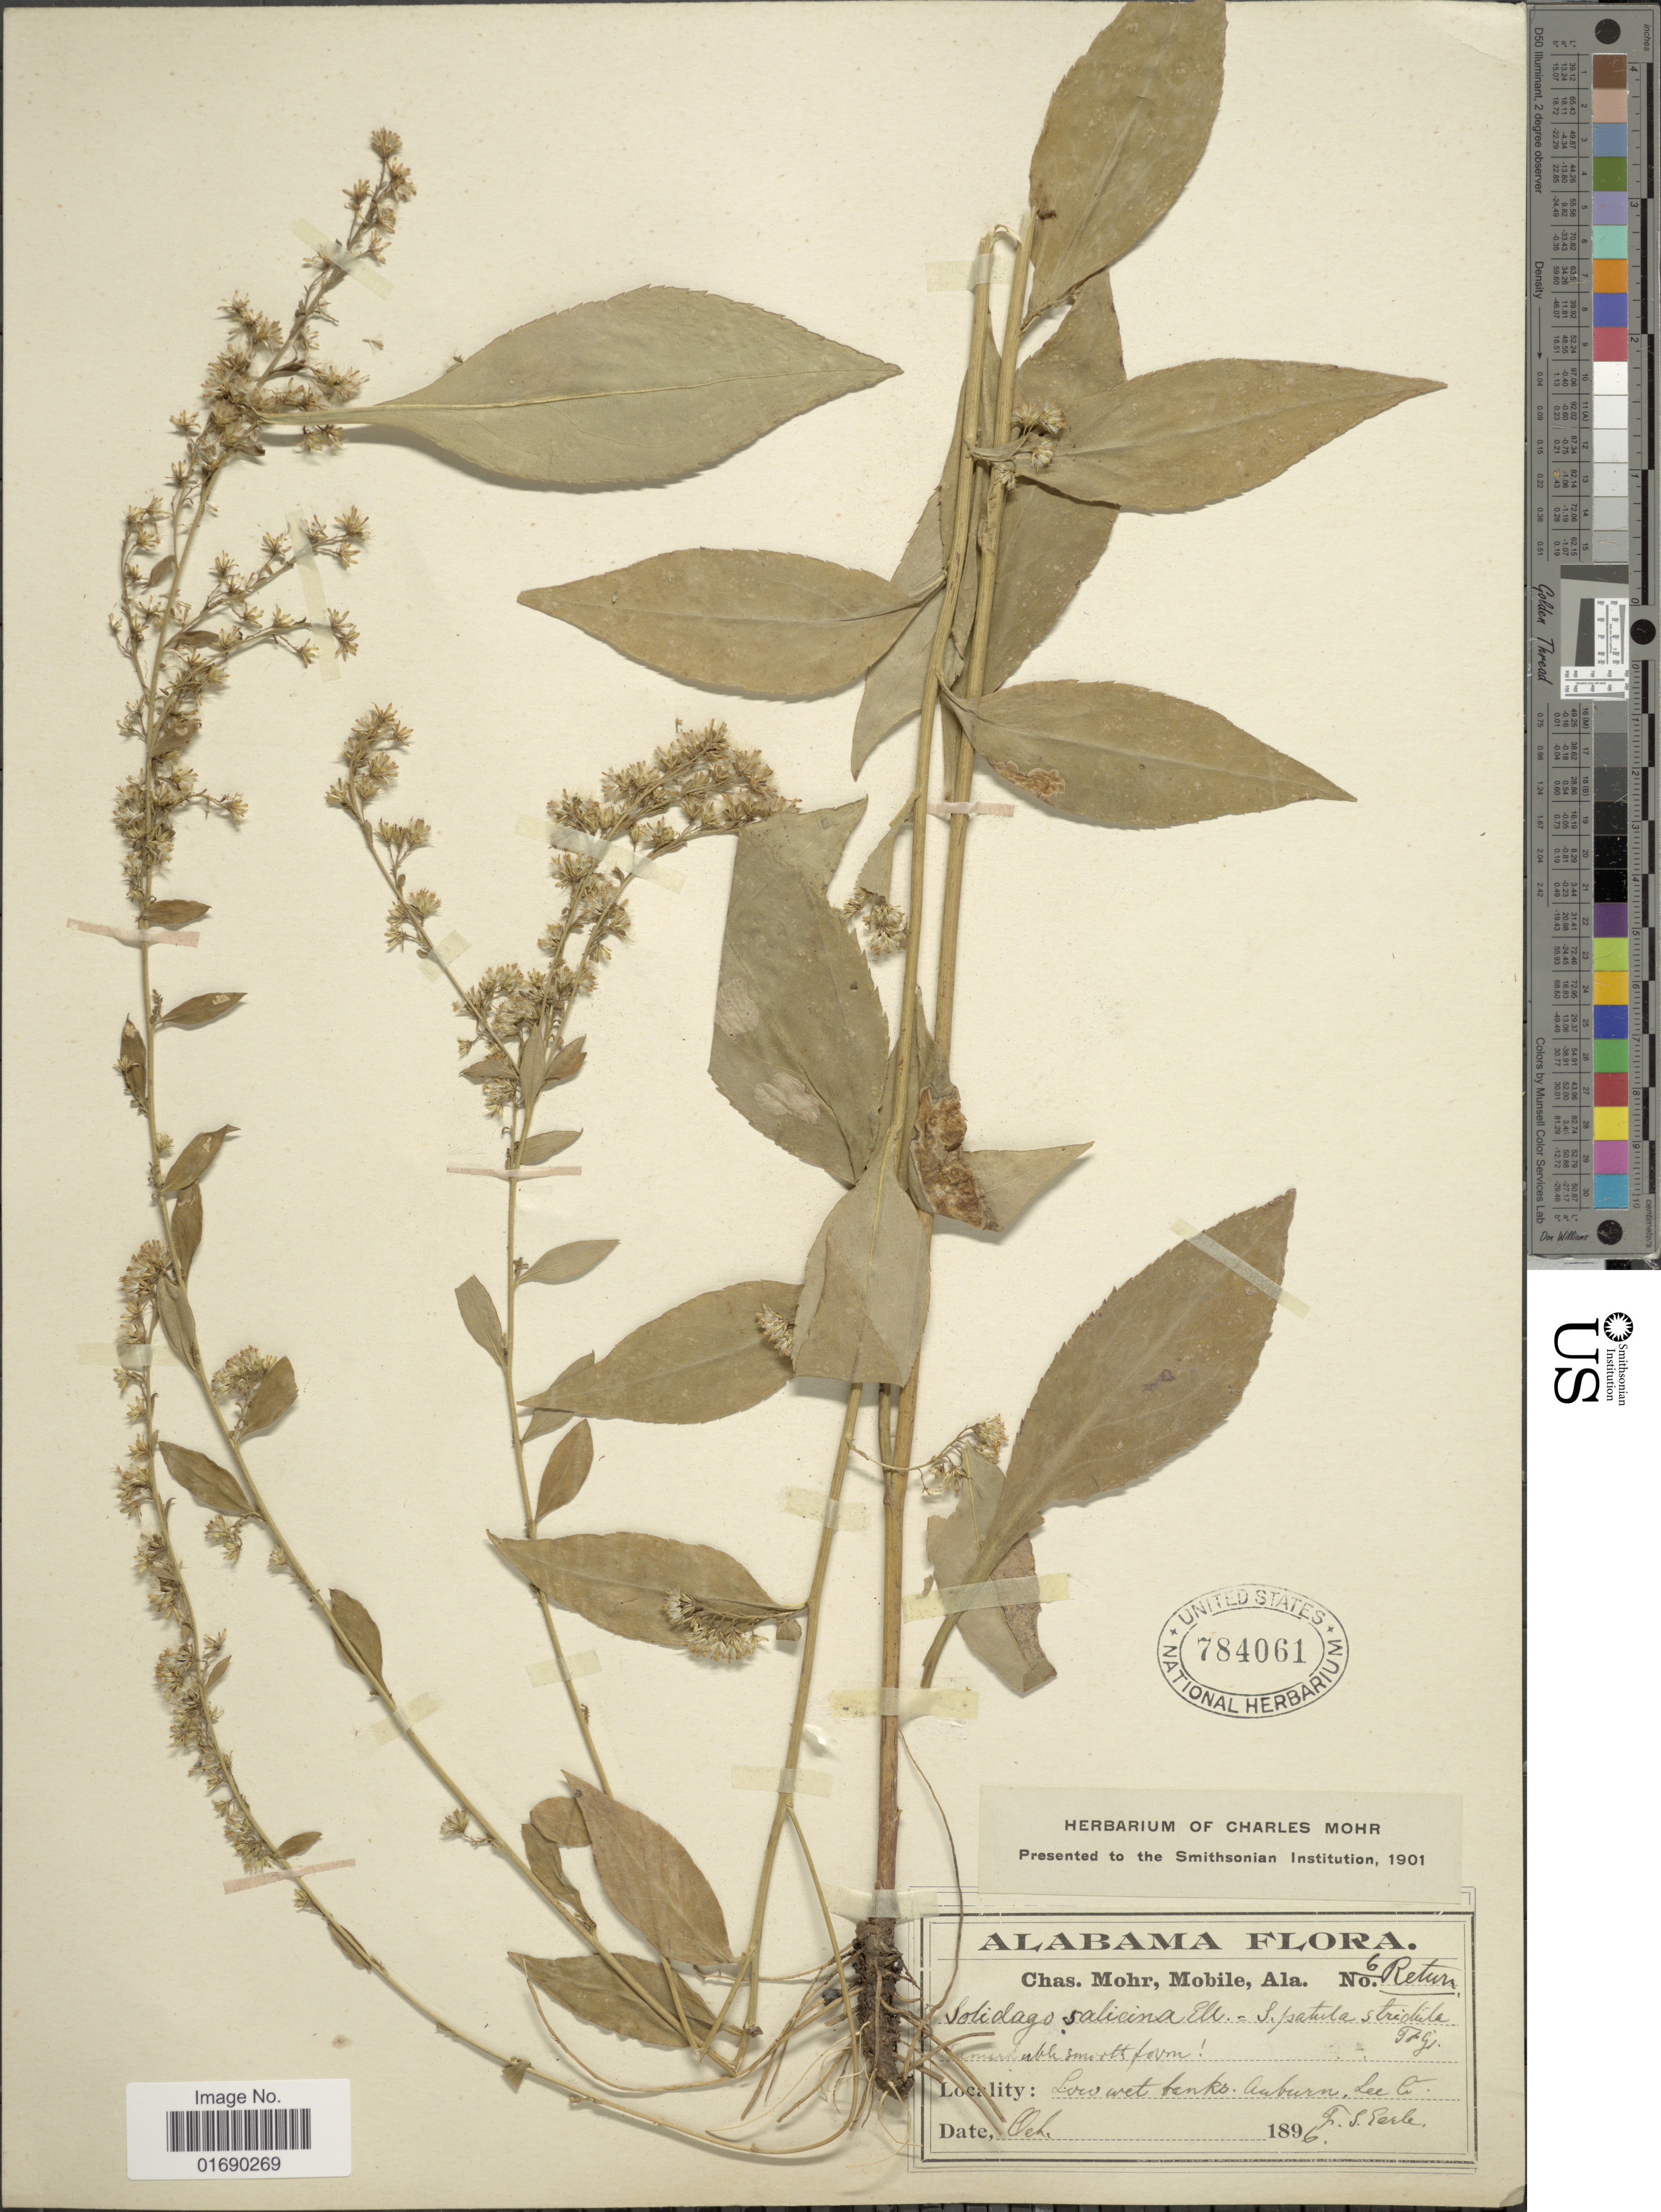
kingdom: Plantae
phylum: Tracheophyta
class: Magnoliopsida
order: Asterales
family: Asteraceae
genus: Solidago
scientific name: Solidago salicina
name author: Elliot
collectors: F. S. Earle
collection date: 1896-10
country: United States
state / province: Alabama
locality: Low wet banks, Auburn, lee Co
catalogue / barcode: US 784061